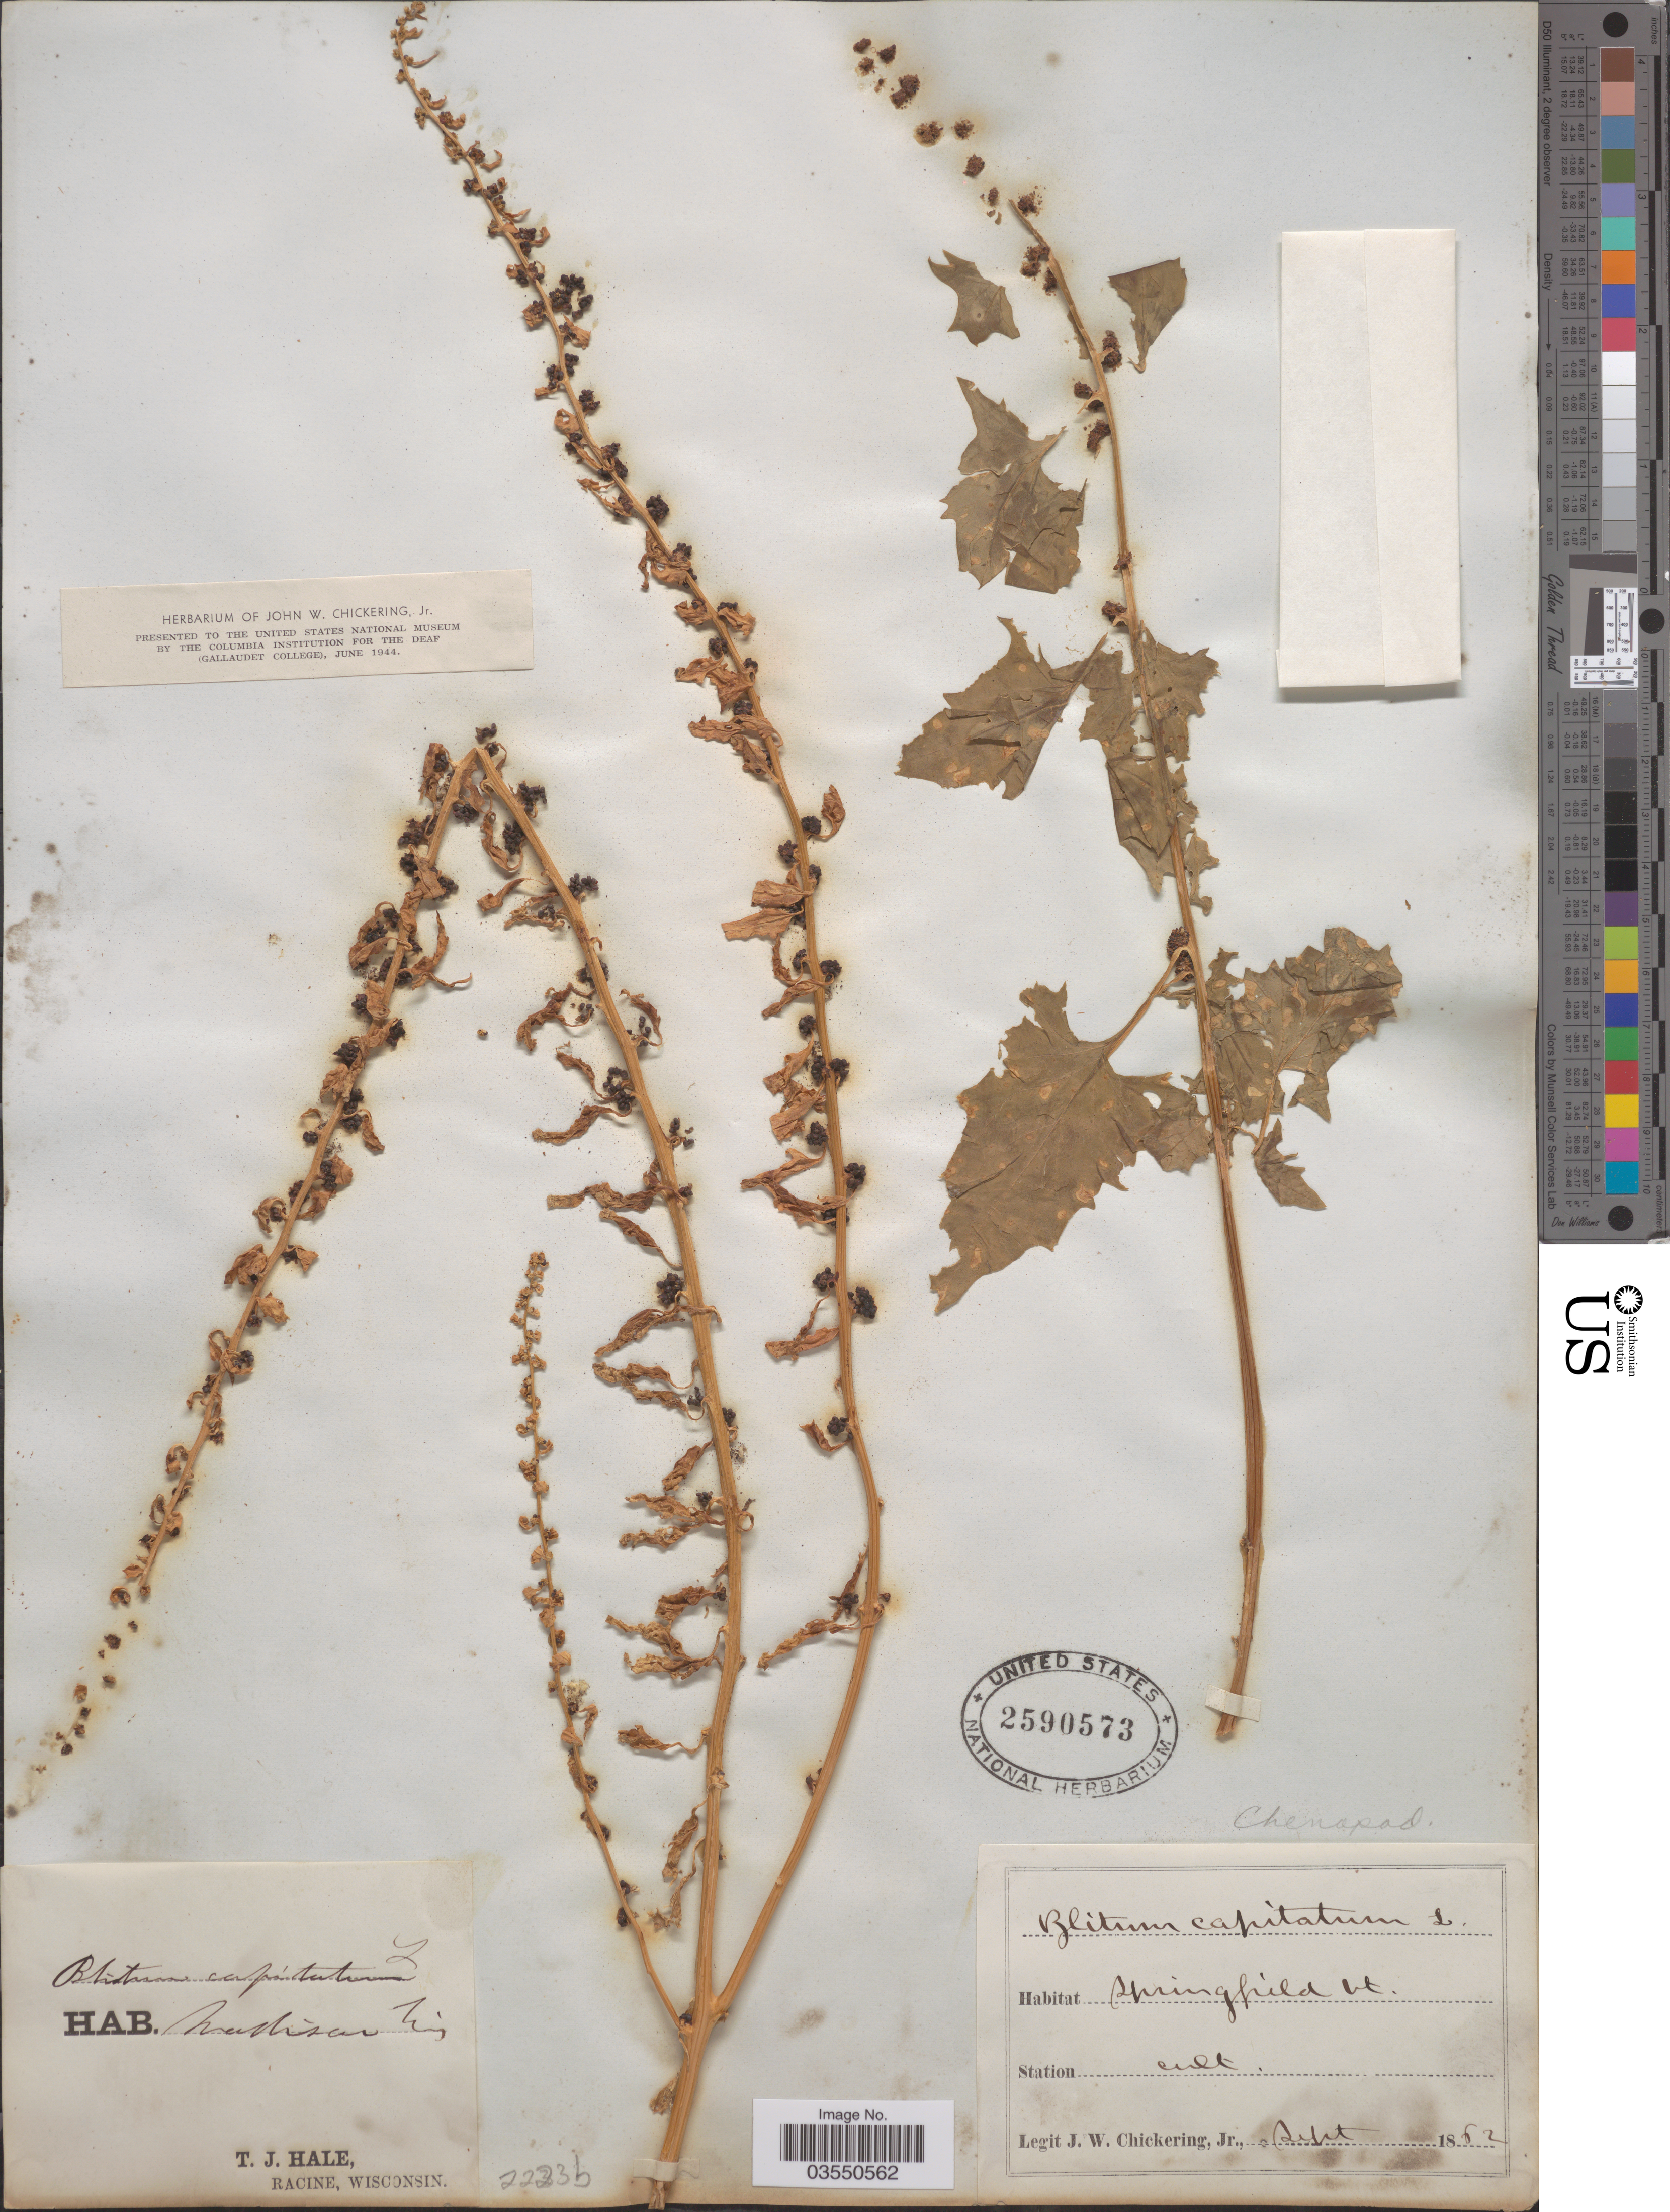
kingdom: Plantae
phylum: Tracheophyta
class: Magnoliopsida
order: Caryophyllales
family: Amaranthaceae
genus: Blitum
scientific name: Blitum capitatum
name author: L.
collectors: J. W. Chickering Jr.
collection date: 1862-08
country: United States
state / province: Vermont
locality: Springfield. Station cult. [unsure placement]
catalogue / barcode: US 2590573